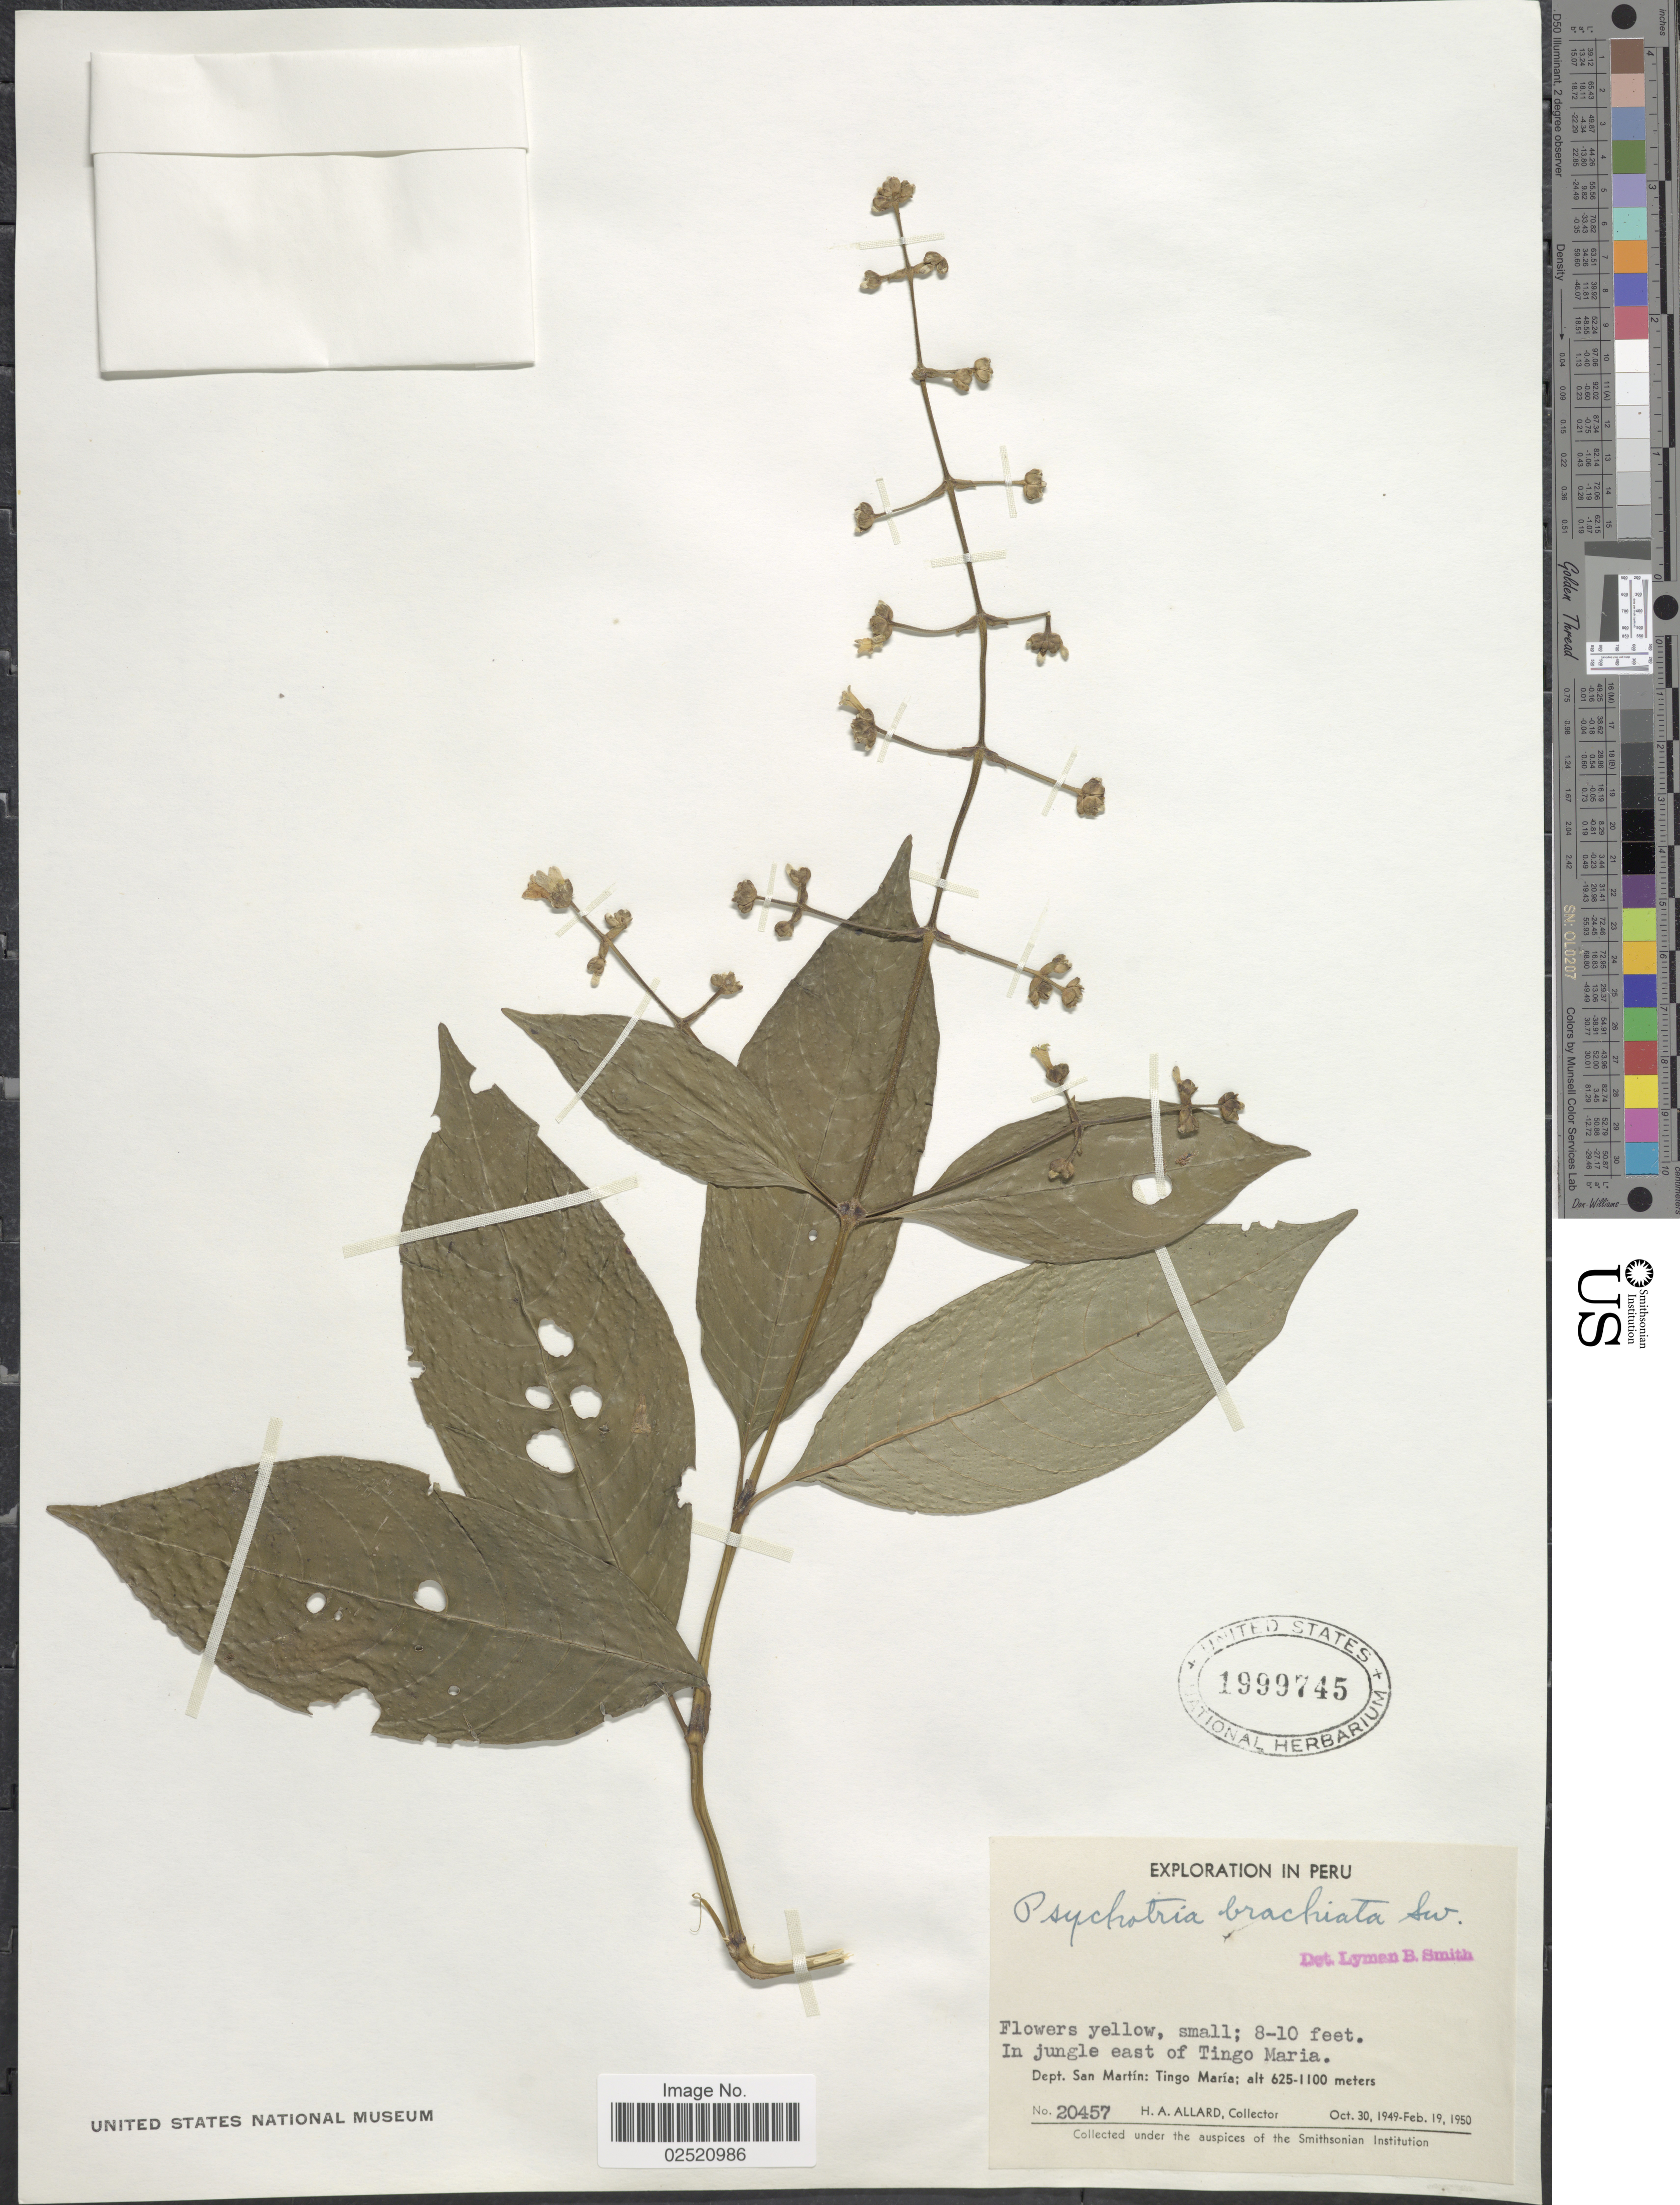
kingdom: Plantae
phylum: Tracheophyta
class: Magnoliopsida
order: Gentianales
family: Rubiaceae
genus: Psychotria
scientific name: Psychotria caerulea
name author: Ruiz & Pav.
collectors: H. A. Allard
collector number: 20457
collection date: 1949-10-30/1950-02-19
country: Peru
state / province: San Martín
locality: In jungle east of Tingo Maria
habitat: in jungle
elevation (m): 625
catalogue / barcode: US 1999745